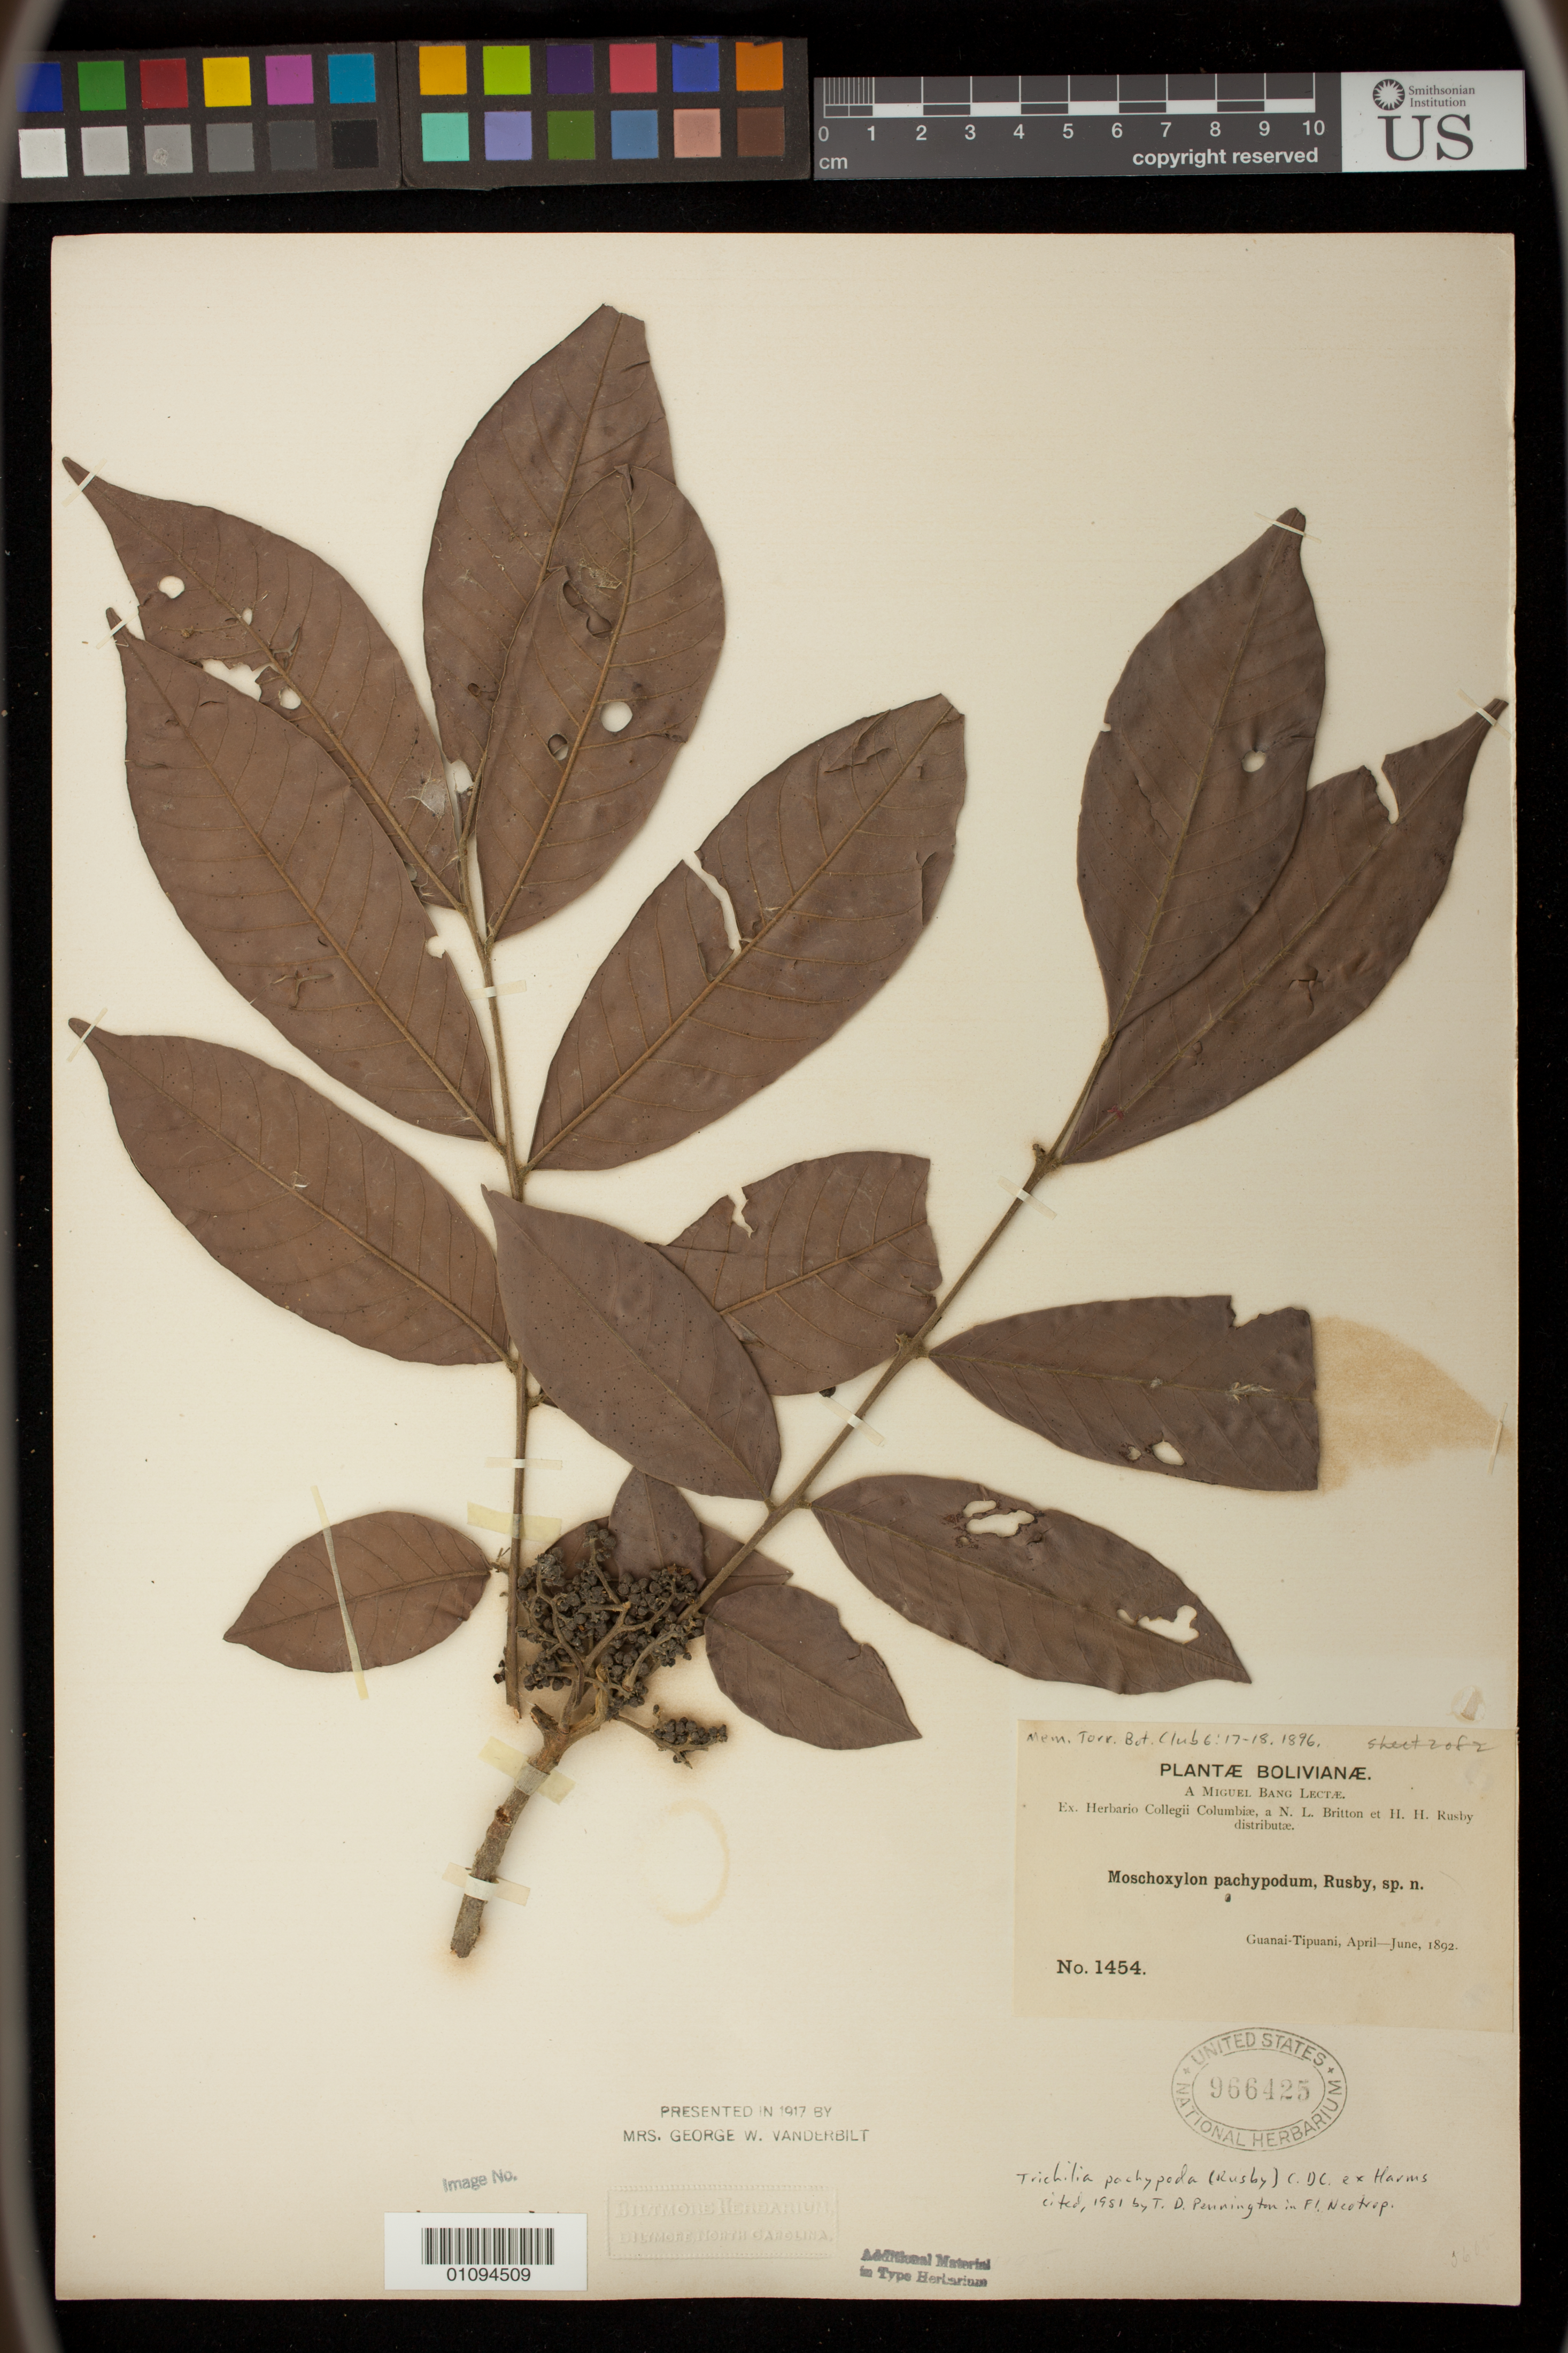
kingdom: Plantae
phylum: Tracheophyta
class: Magnoliopsida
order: Sapindales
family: Meliaceae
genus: Moschoxylum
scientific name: Moschoxylum pachypodum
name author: Rusby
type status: Isotype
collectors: M. Bang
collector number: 1454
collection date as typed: Apr 1892 to -- Jun 1892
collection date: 1892-04/1892-06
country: Bolivia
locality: Guanai - Tipuani.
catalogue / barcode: US 966425